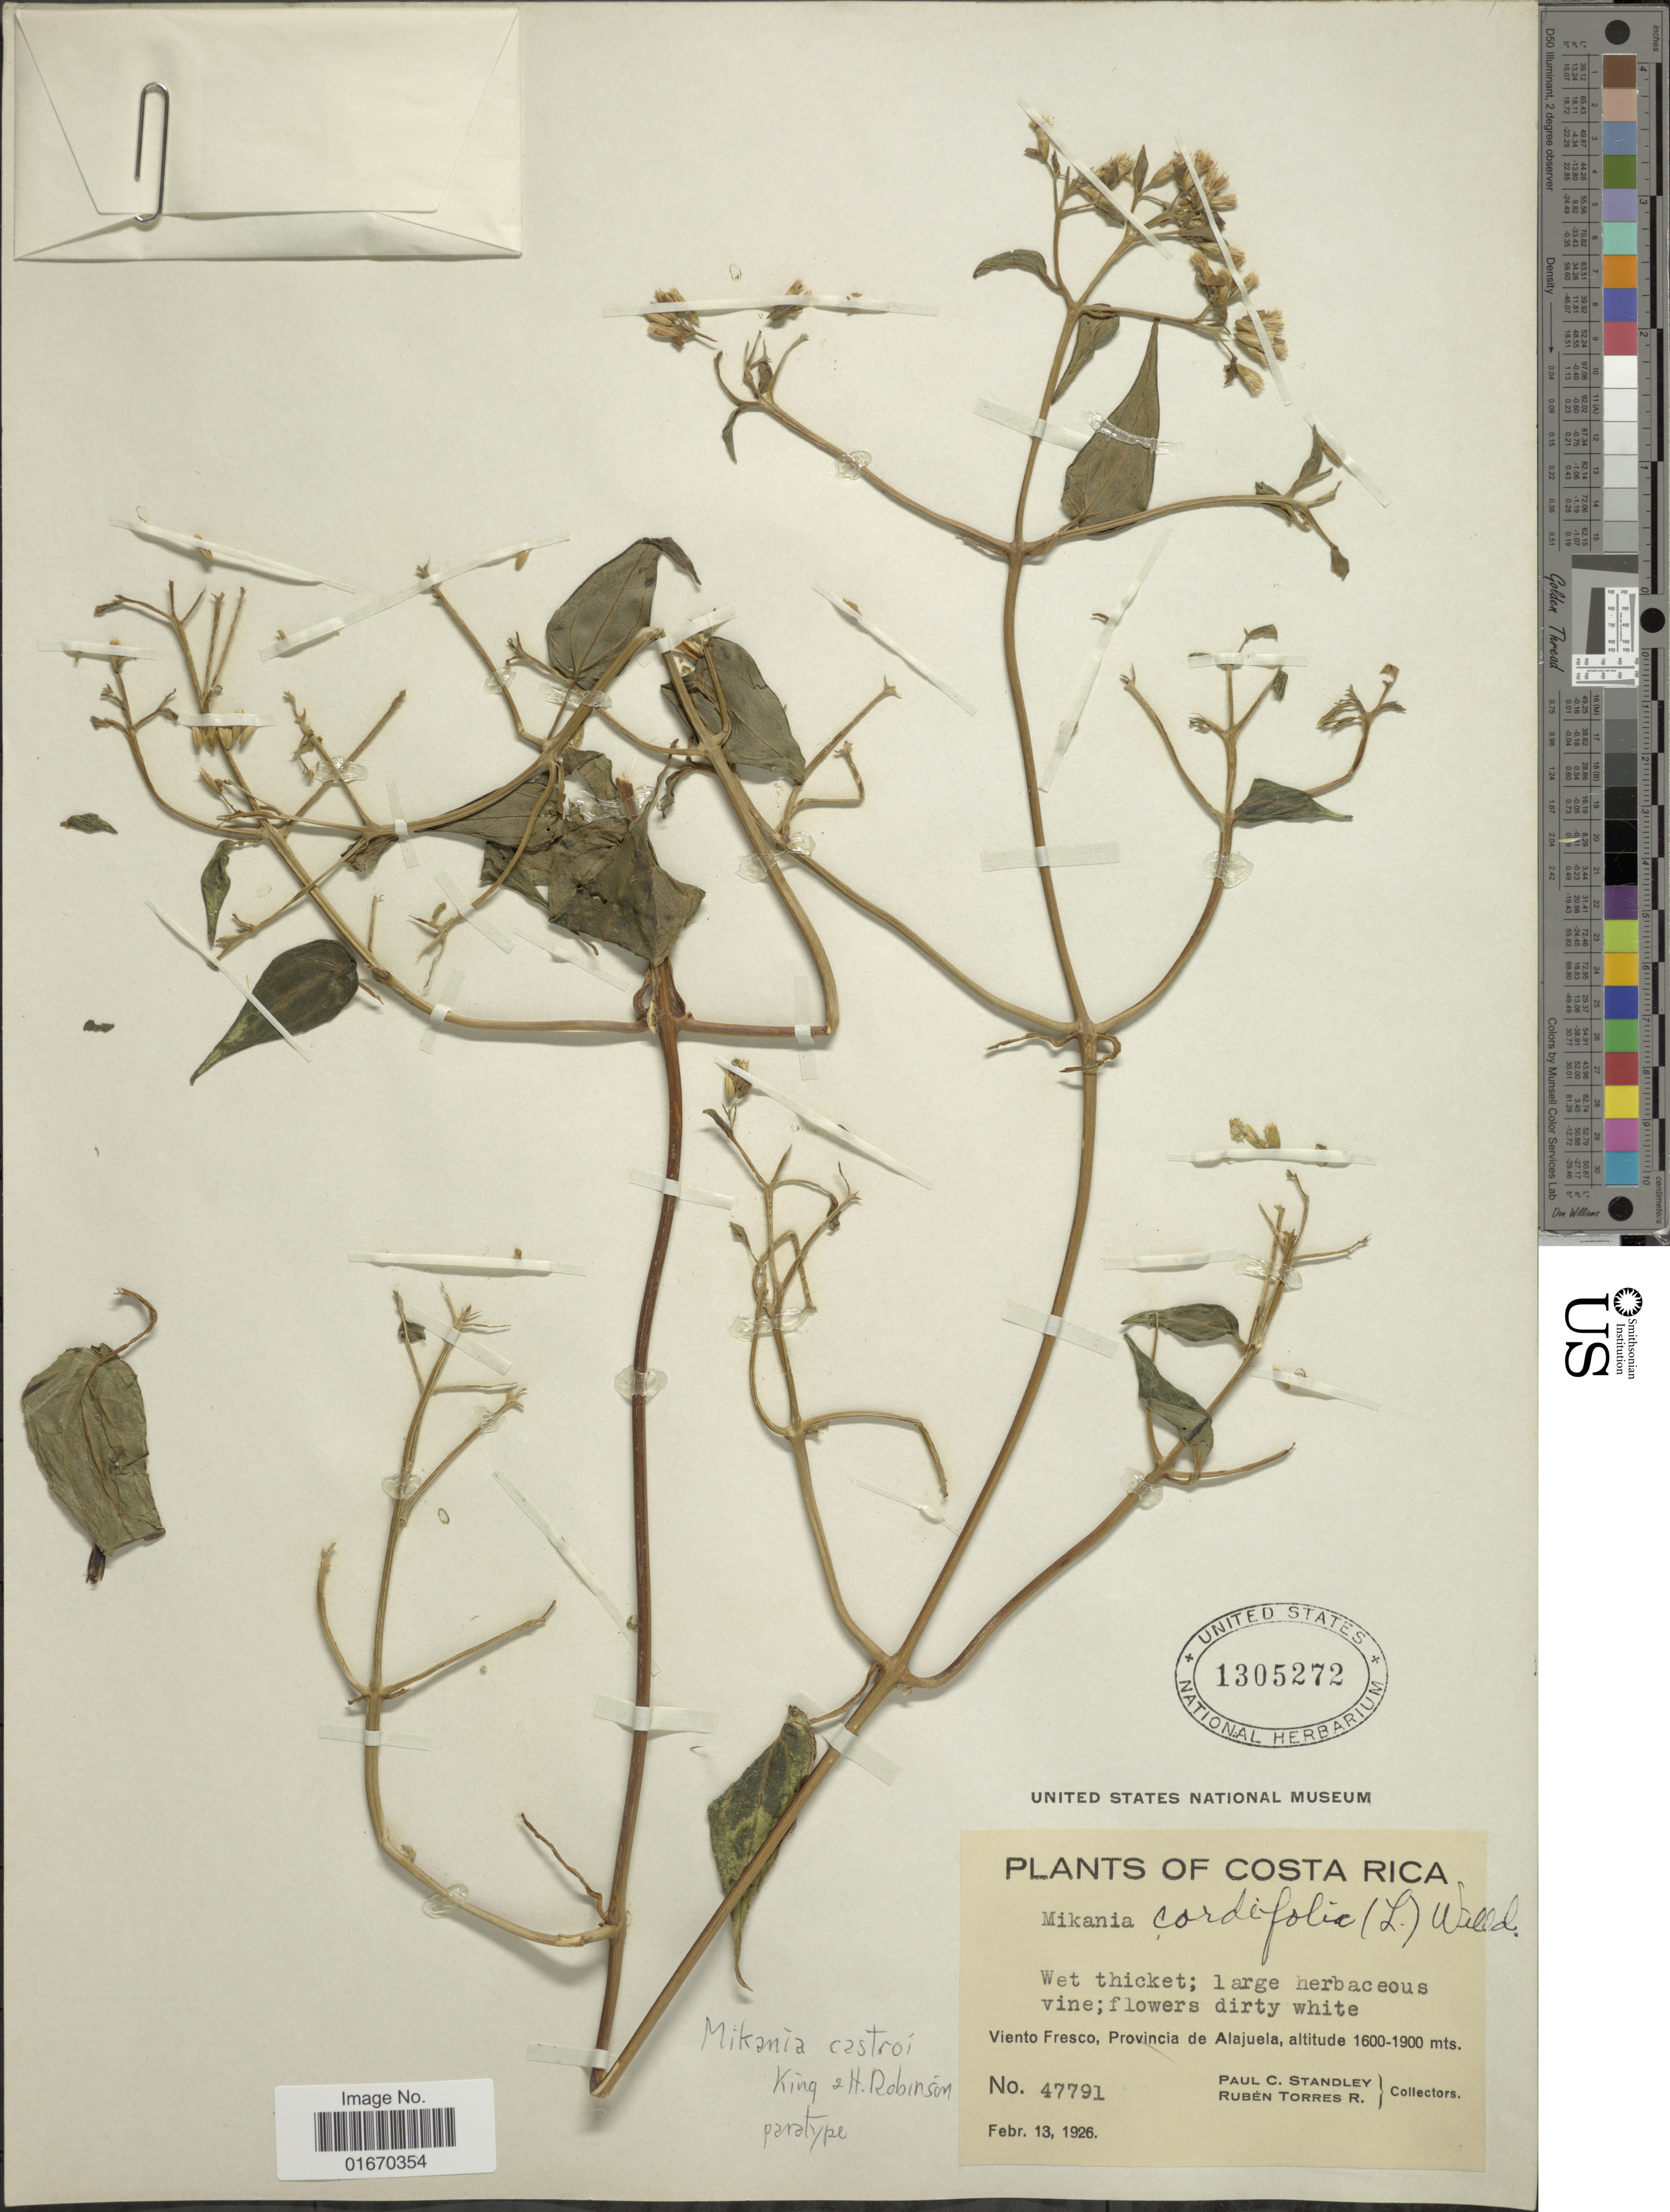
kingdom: Plantae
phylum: Tracheophyta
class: Magnoliopsida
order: Asterales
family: Asteraceae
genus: Mikania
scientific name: Mikania castroi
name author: R.M. King & H. Rob.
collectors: P. C. Standley & R. Torres Rojas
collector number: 47791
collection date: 1926-02-13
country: Costa Rica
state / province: Alajuela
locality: Viento Fresco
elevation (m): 1600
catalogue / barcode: US 1305272